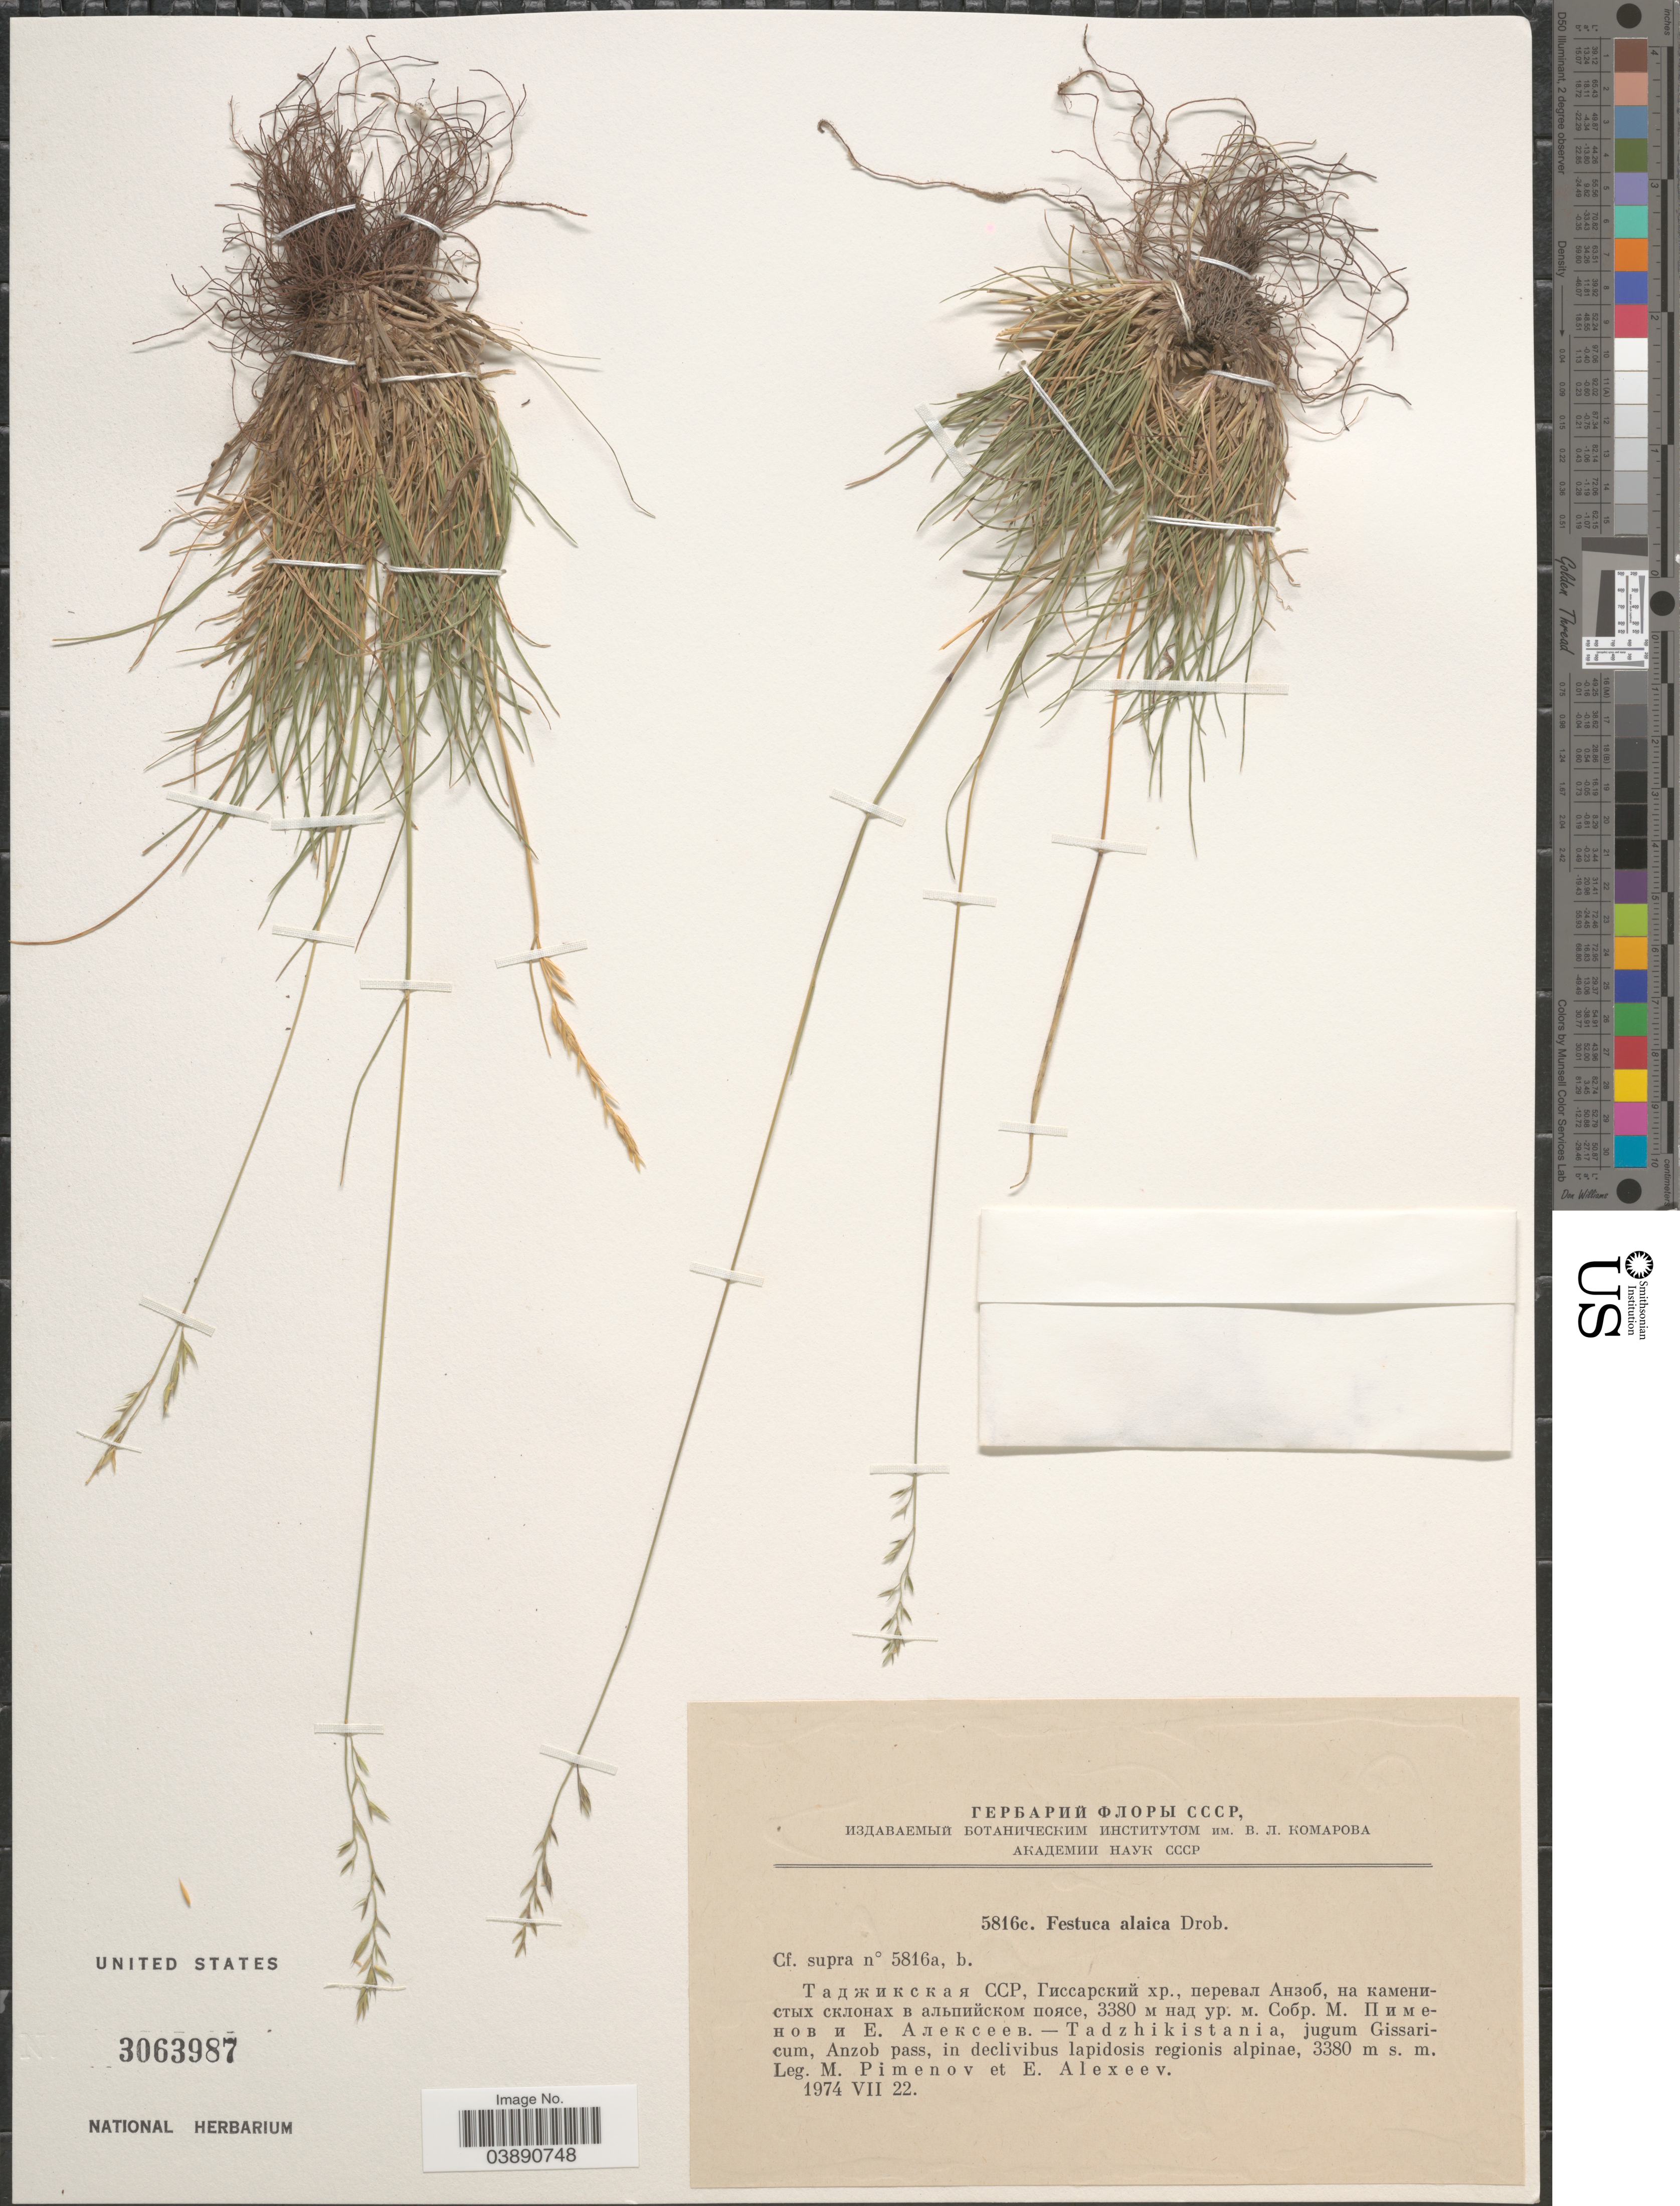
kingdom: Plantae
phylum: Tracheophyta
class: Liliopsida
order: Poales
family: Poaceae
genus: Festuca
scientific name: Festuca alaica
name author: Drobow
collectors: M. Pimenov & E. B. Alexeev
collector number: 5816c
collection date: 1974-07-22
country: Tajikistan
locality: Tadzhikistania, jugum Gissaricum, Anzob pass, in declivibus lapidosis regionis alpinae.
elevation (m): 3380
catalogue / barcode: US 3063987